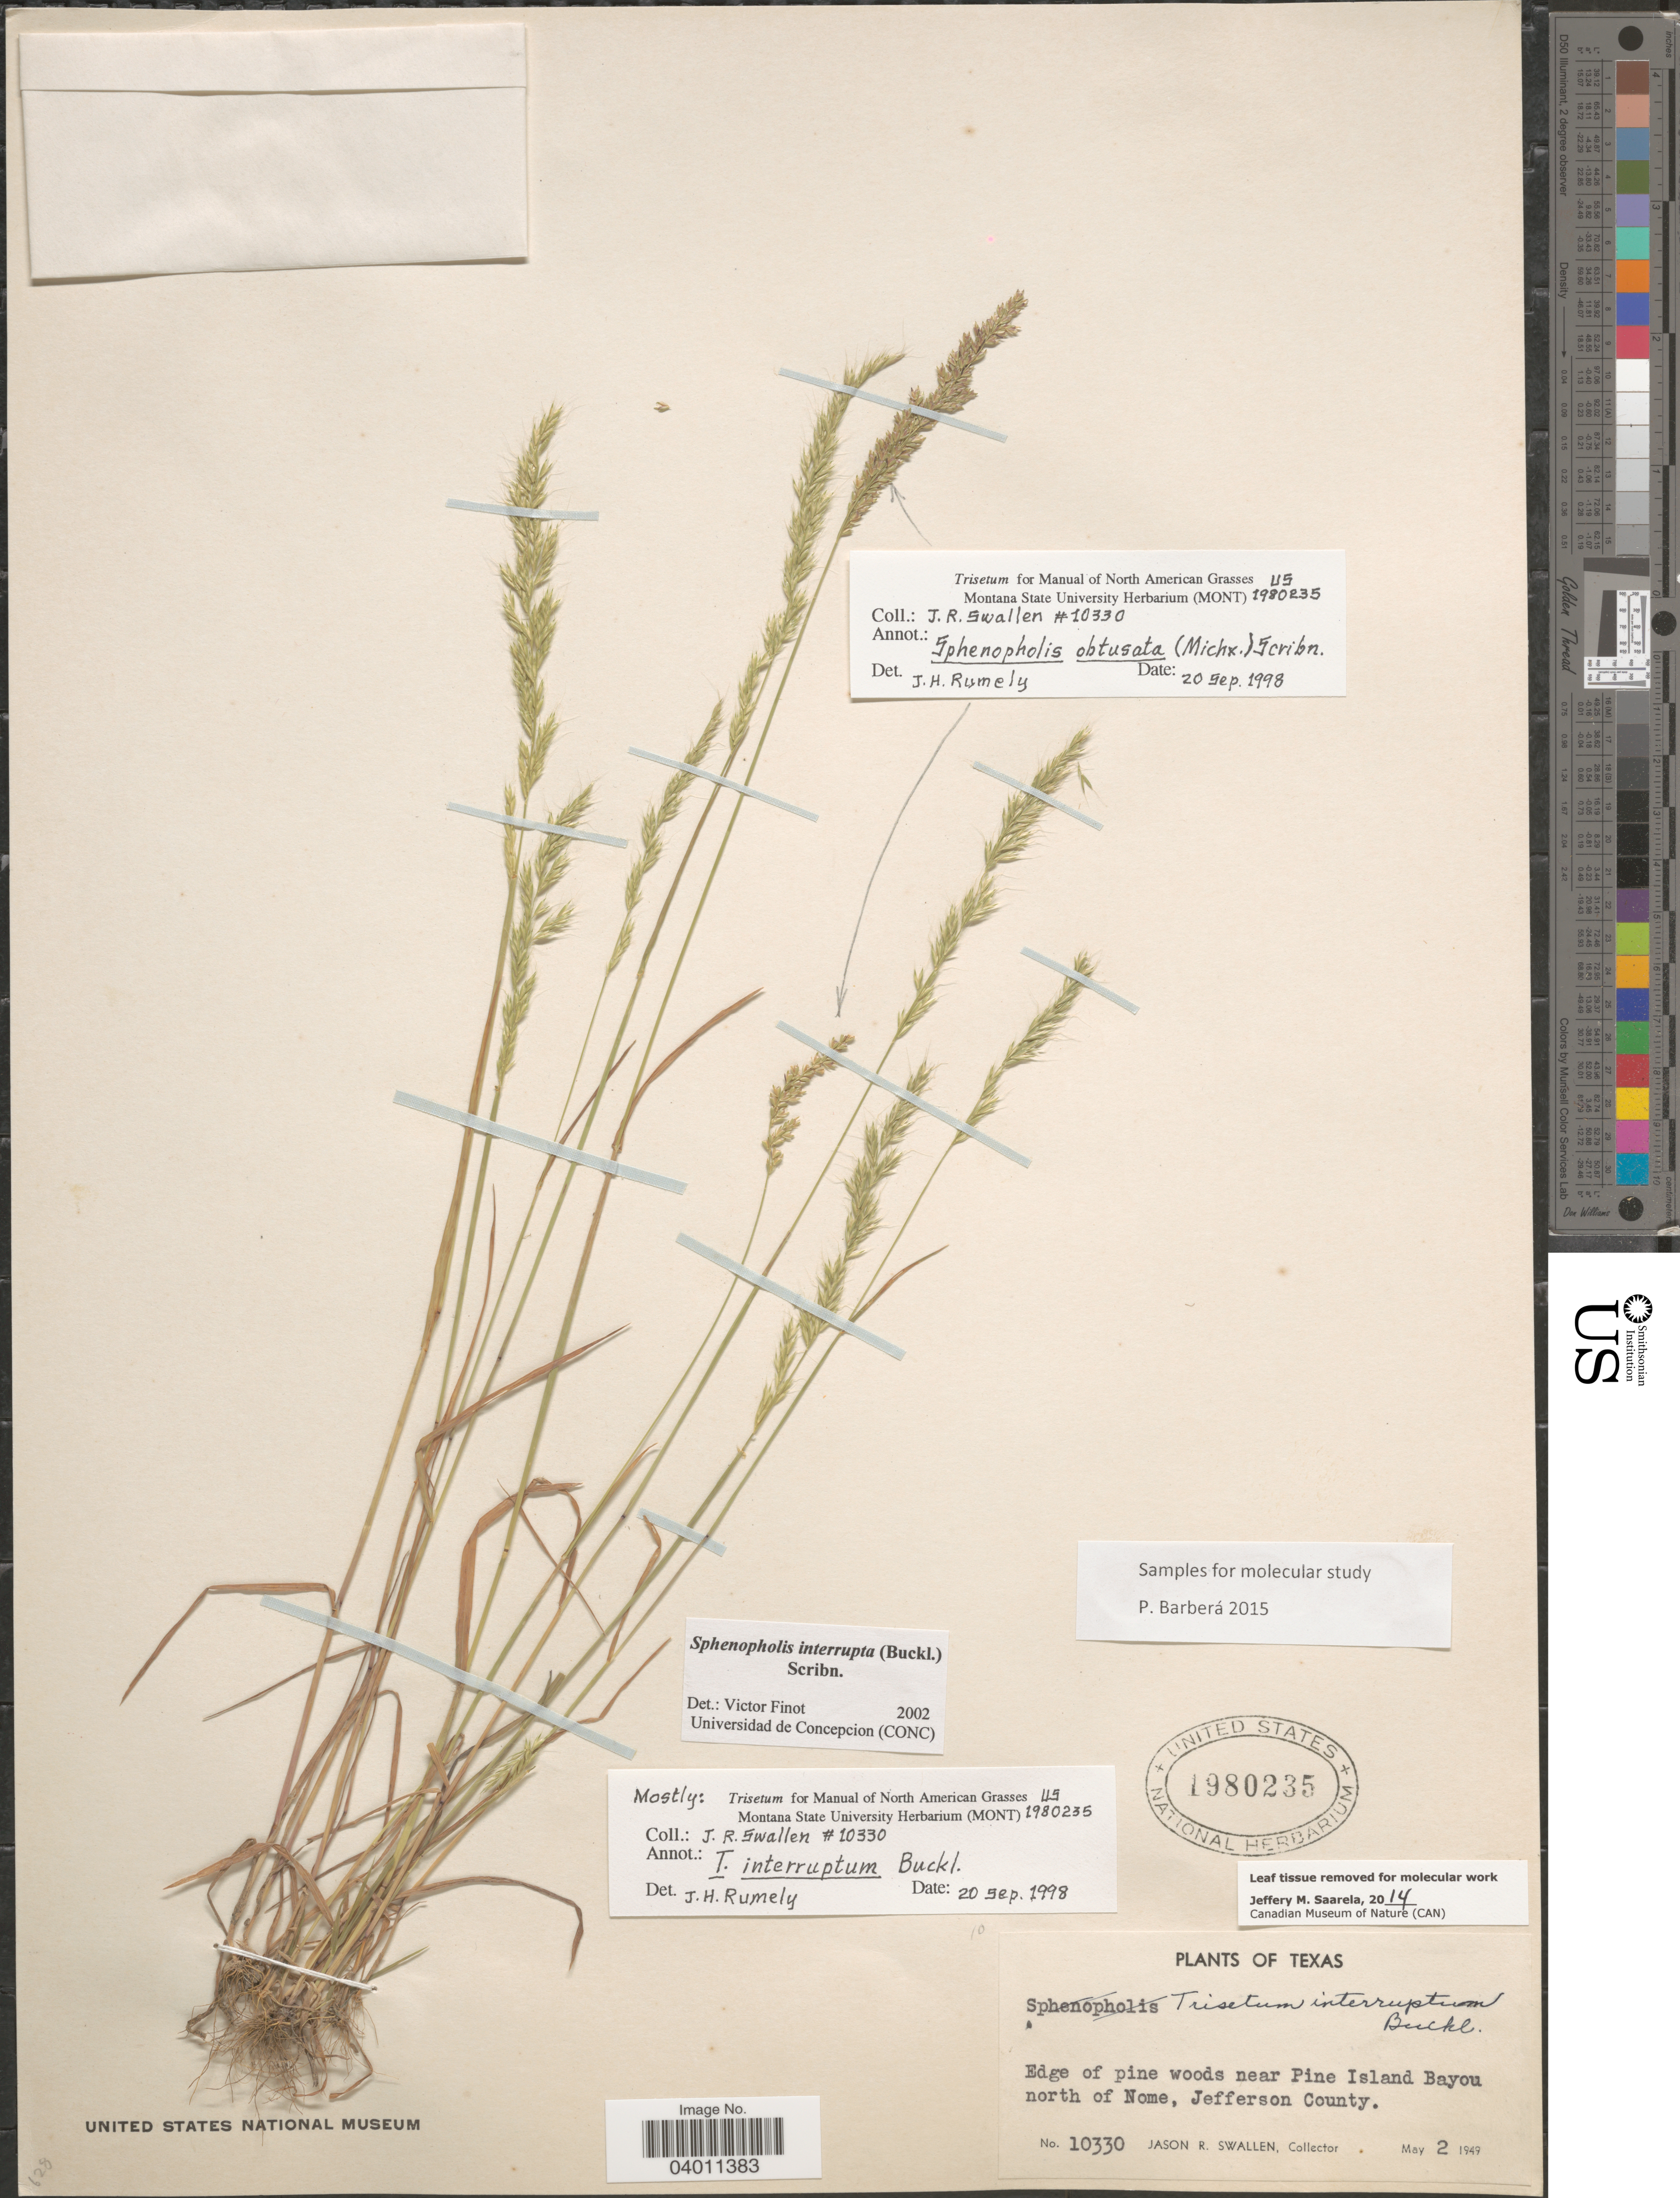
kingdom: Plantae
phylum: Tracheophyta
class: Liliopsida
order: Poales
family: Poaceae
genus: Sphenopholis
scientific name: Sphenopholis interrupta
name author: (Buckley) Scribn.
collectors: J. R. Swallen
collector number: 10330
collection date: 1949-05-02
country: United States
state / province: Texas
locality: Edge of pine woods near Pine island Bayou north of Nome, Jefferson County.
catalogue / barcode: US 1980235